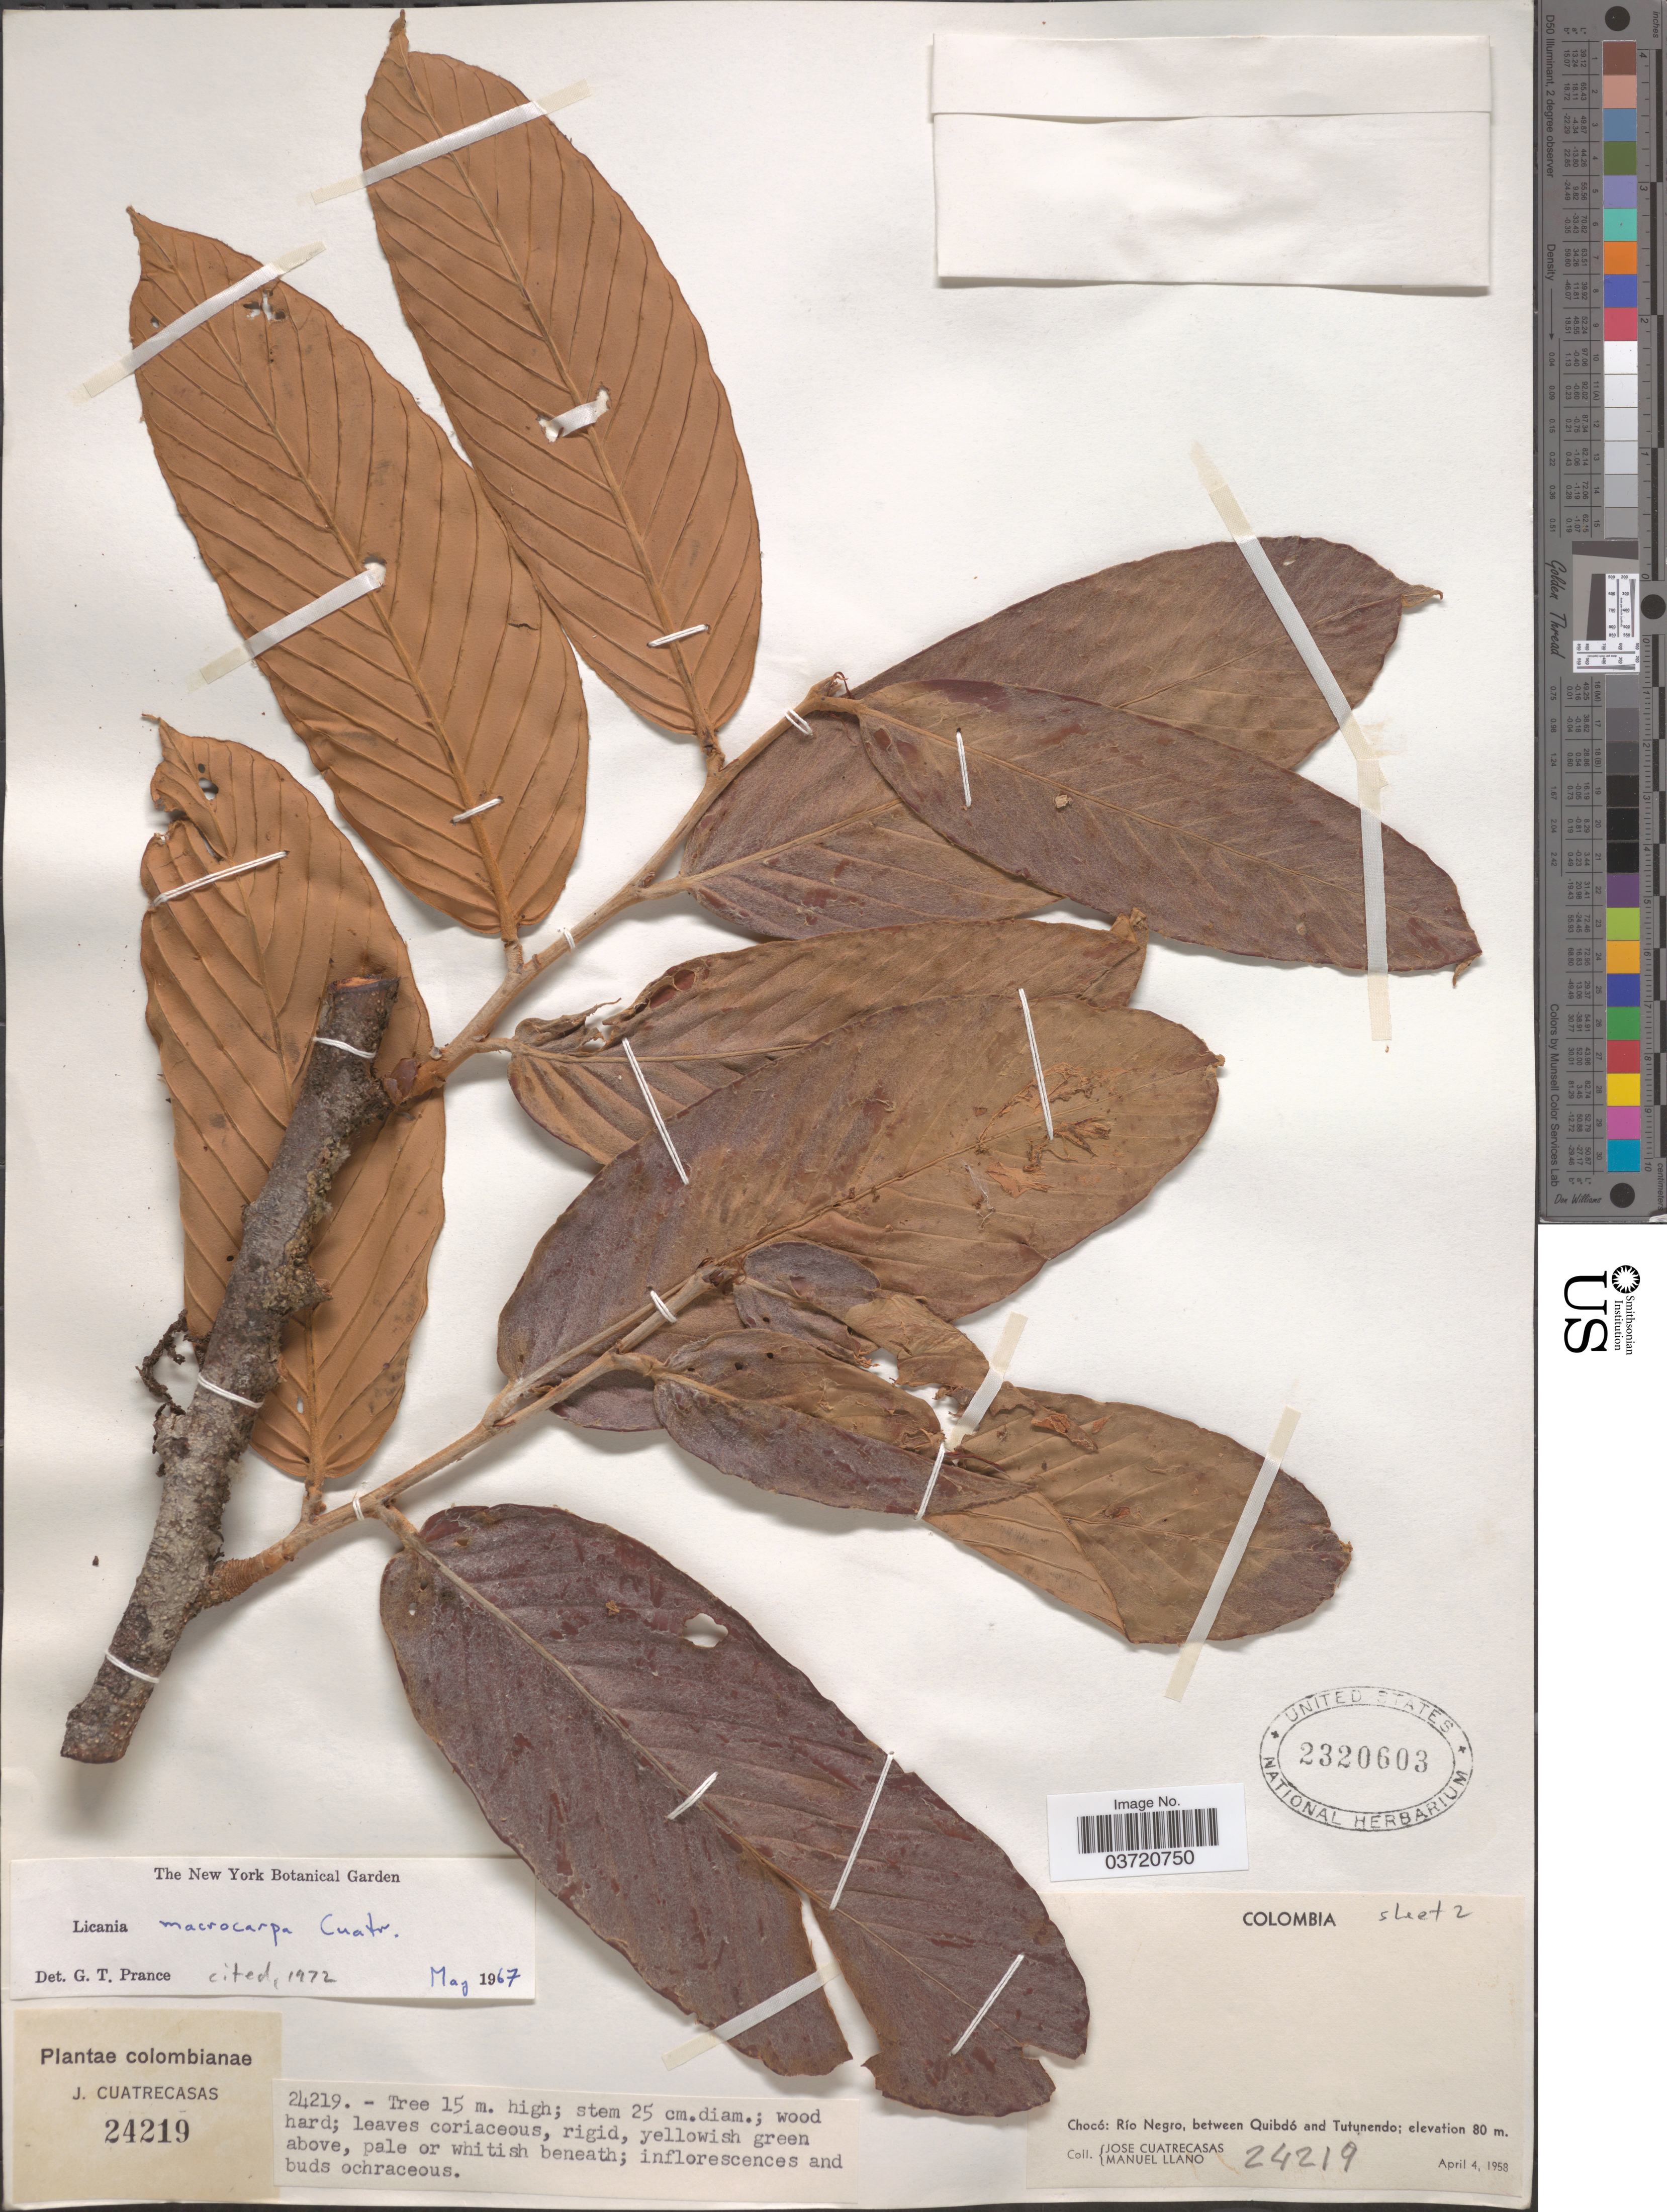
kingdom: Plantae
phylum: Tracheophyta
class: Magnoliopsida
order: Malpighiales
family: Chrysobalanaceae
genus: Licania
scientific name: Licania macrocarpa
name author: Cuatrec.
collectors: J. Cuatrecasas & M. Llano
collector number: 24219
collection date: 1958-04-04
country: Colombia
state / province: Chocó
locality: Río Negro, between Quibdó and Tutunendo.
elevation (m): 80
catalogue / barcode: US 2320603